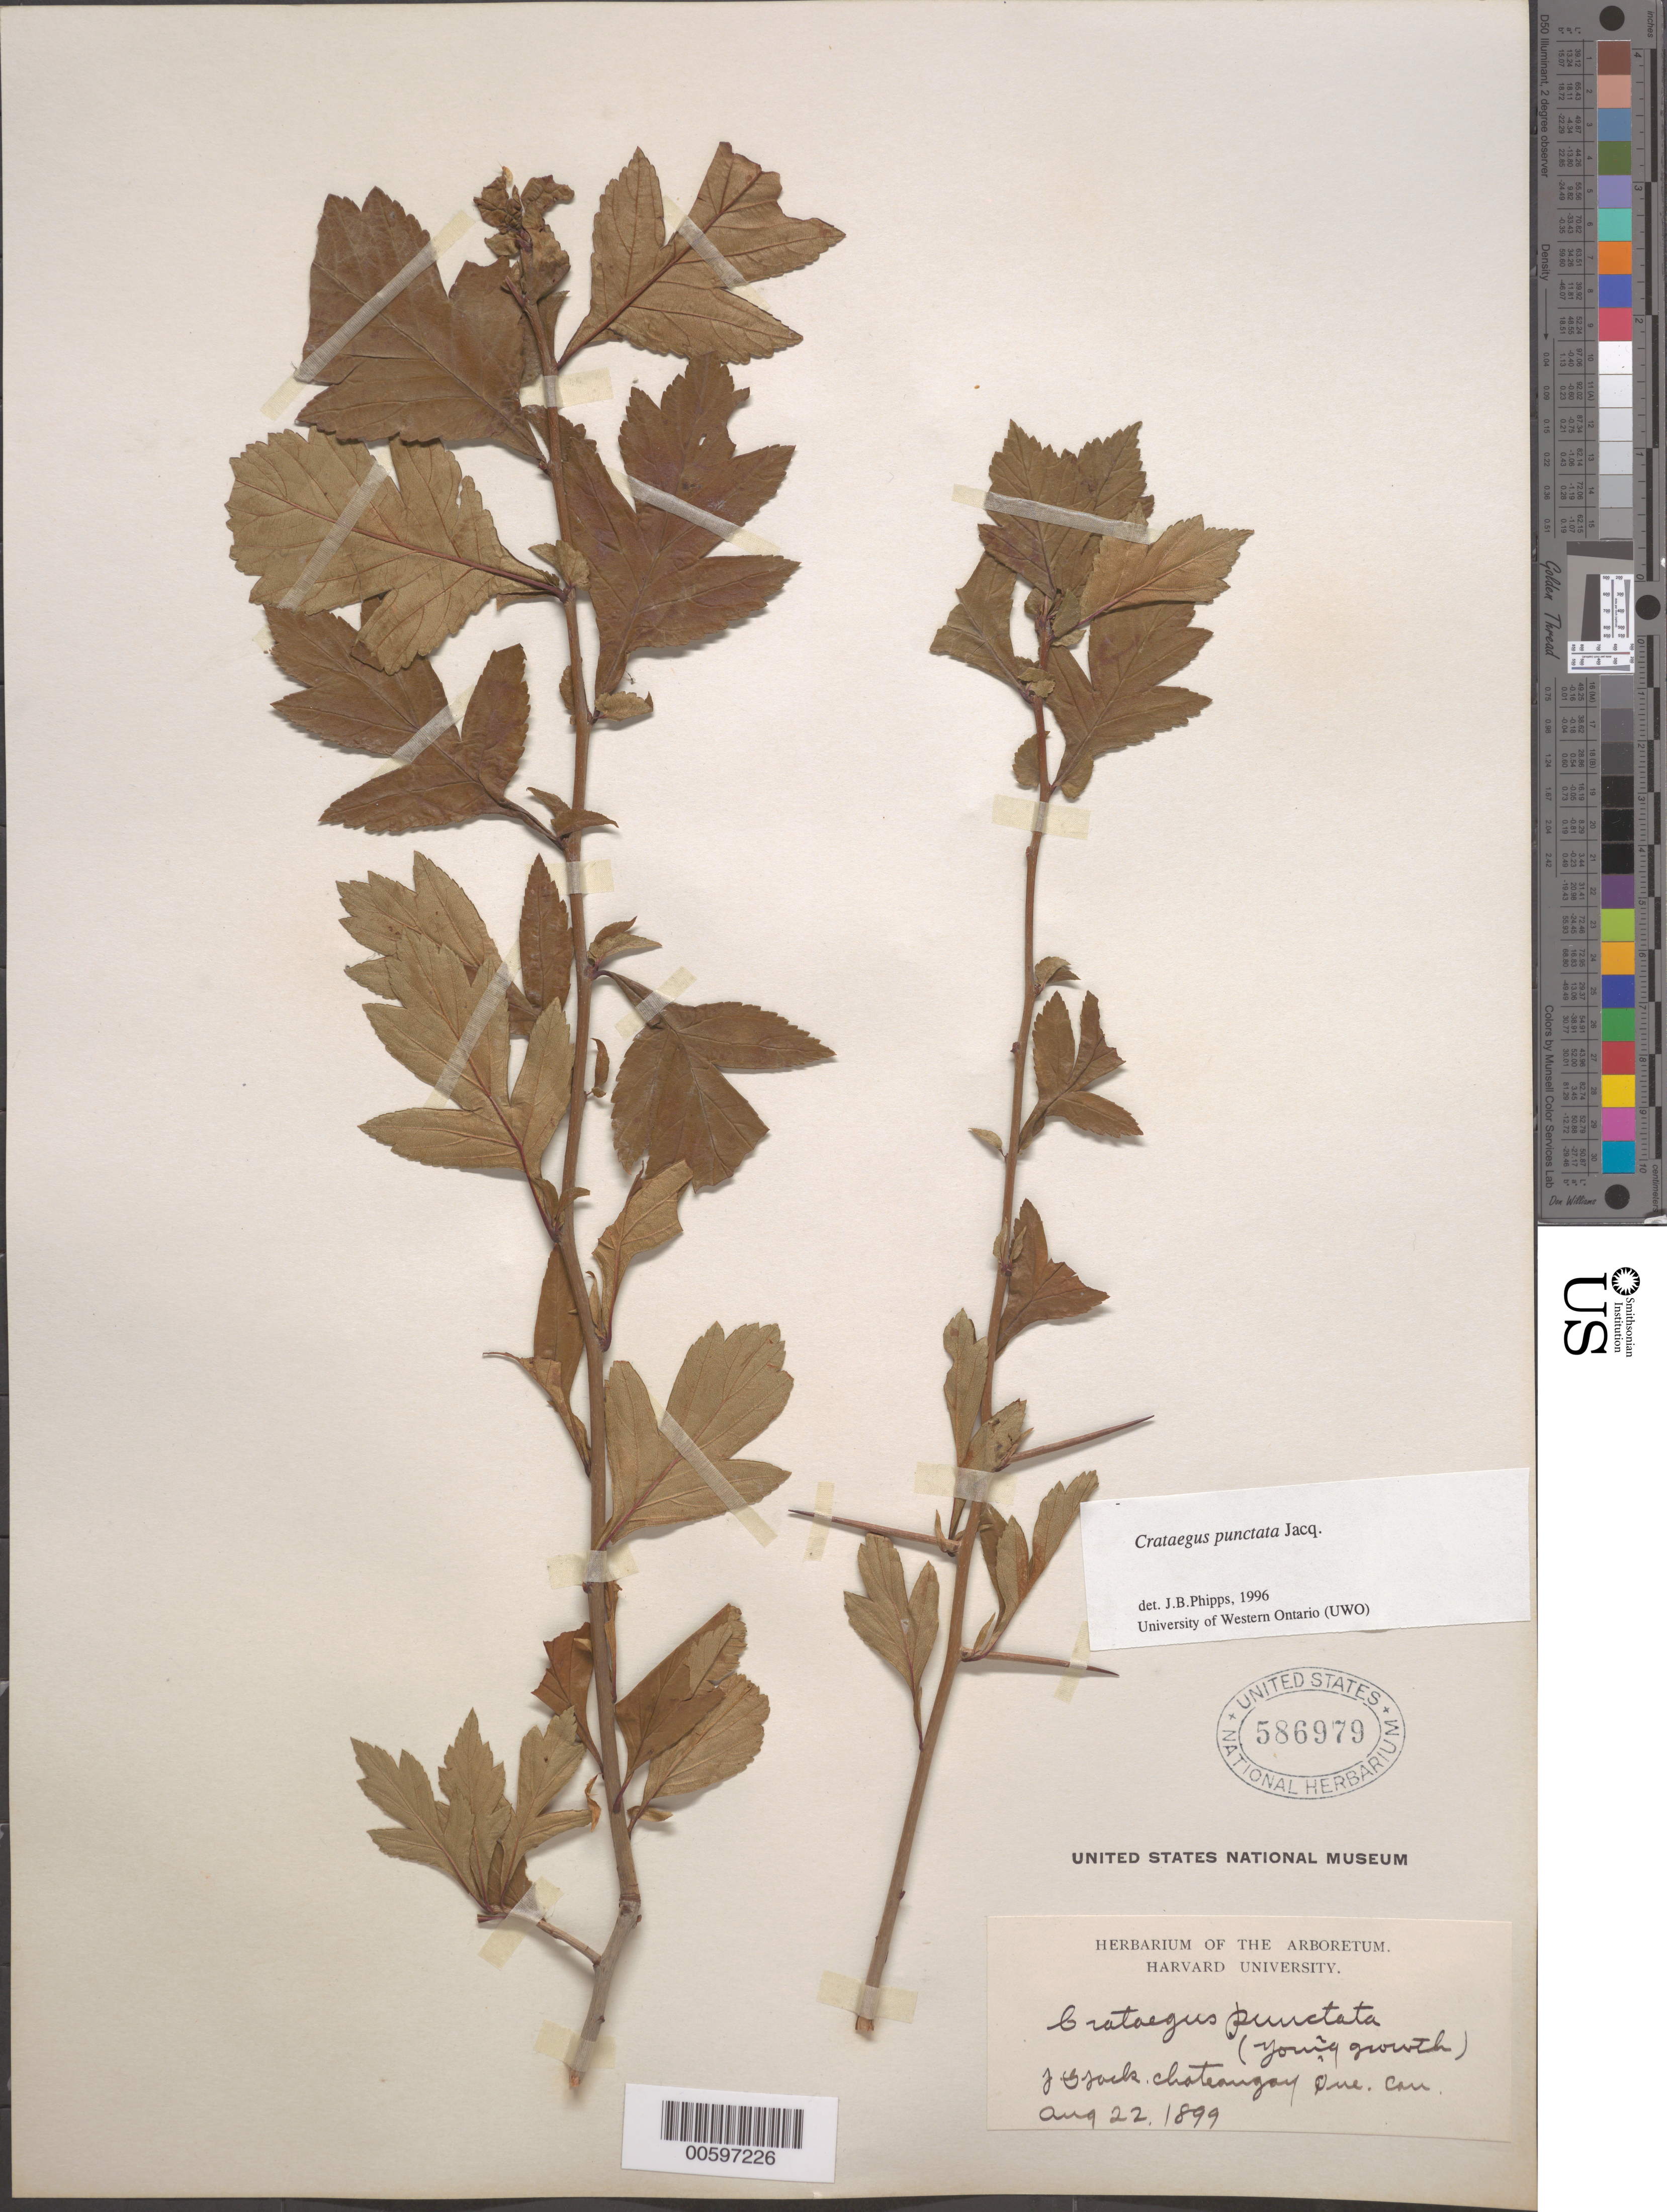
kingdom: Plantae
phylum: Tracheophyta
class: Magnoliopsida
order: Rosales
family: Rosaceae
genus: Crataegus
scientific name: Crataegus punctata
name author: Jacq.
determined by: Phipps, James B., (UWO), University of Western Ontario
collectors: J. G. Jack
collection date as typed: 22 Aug 1899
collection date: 1899-08-22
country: Canada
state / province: Quebec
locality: Chateaugay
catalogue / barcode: US 586979